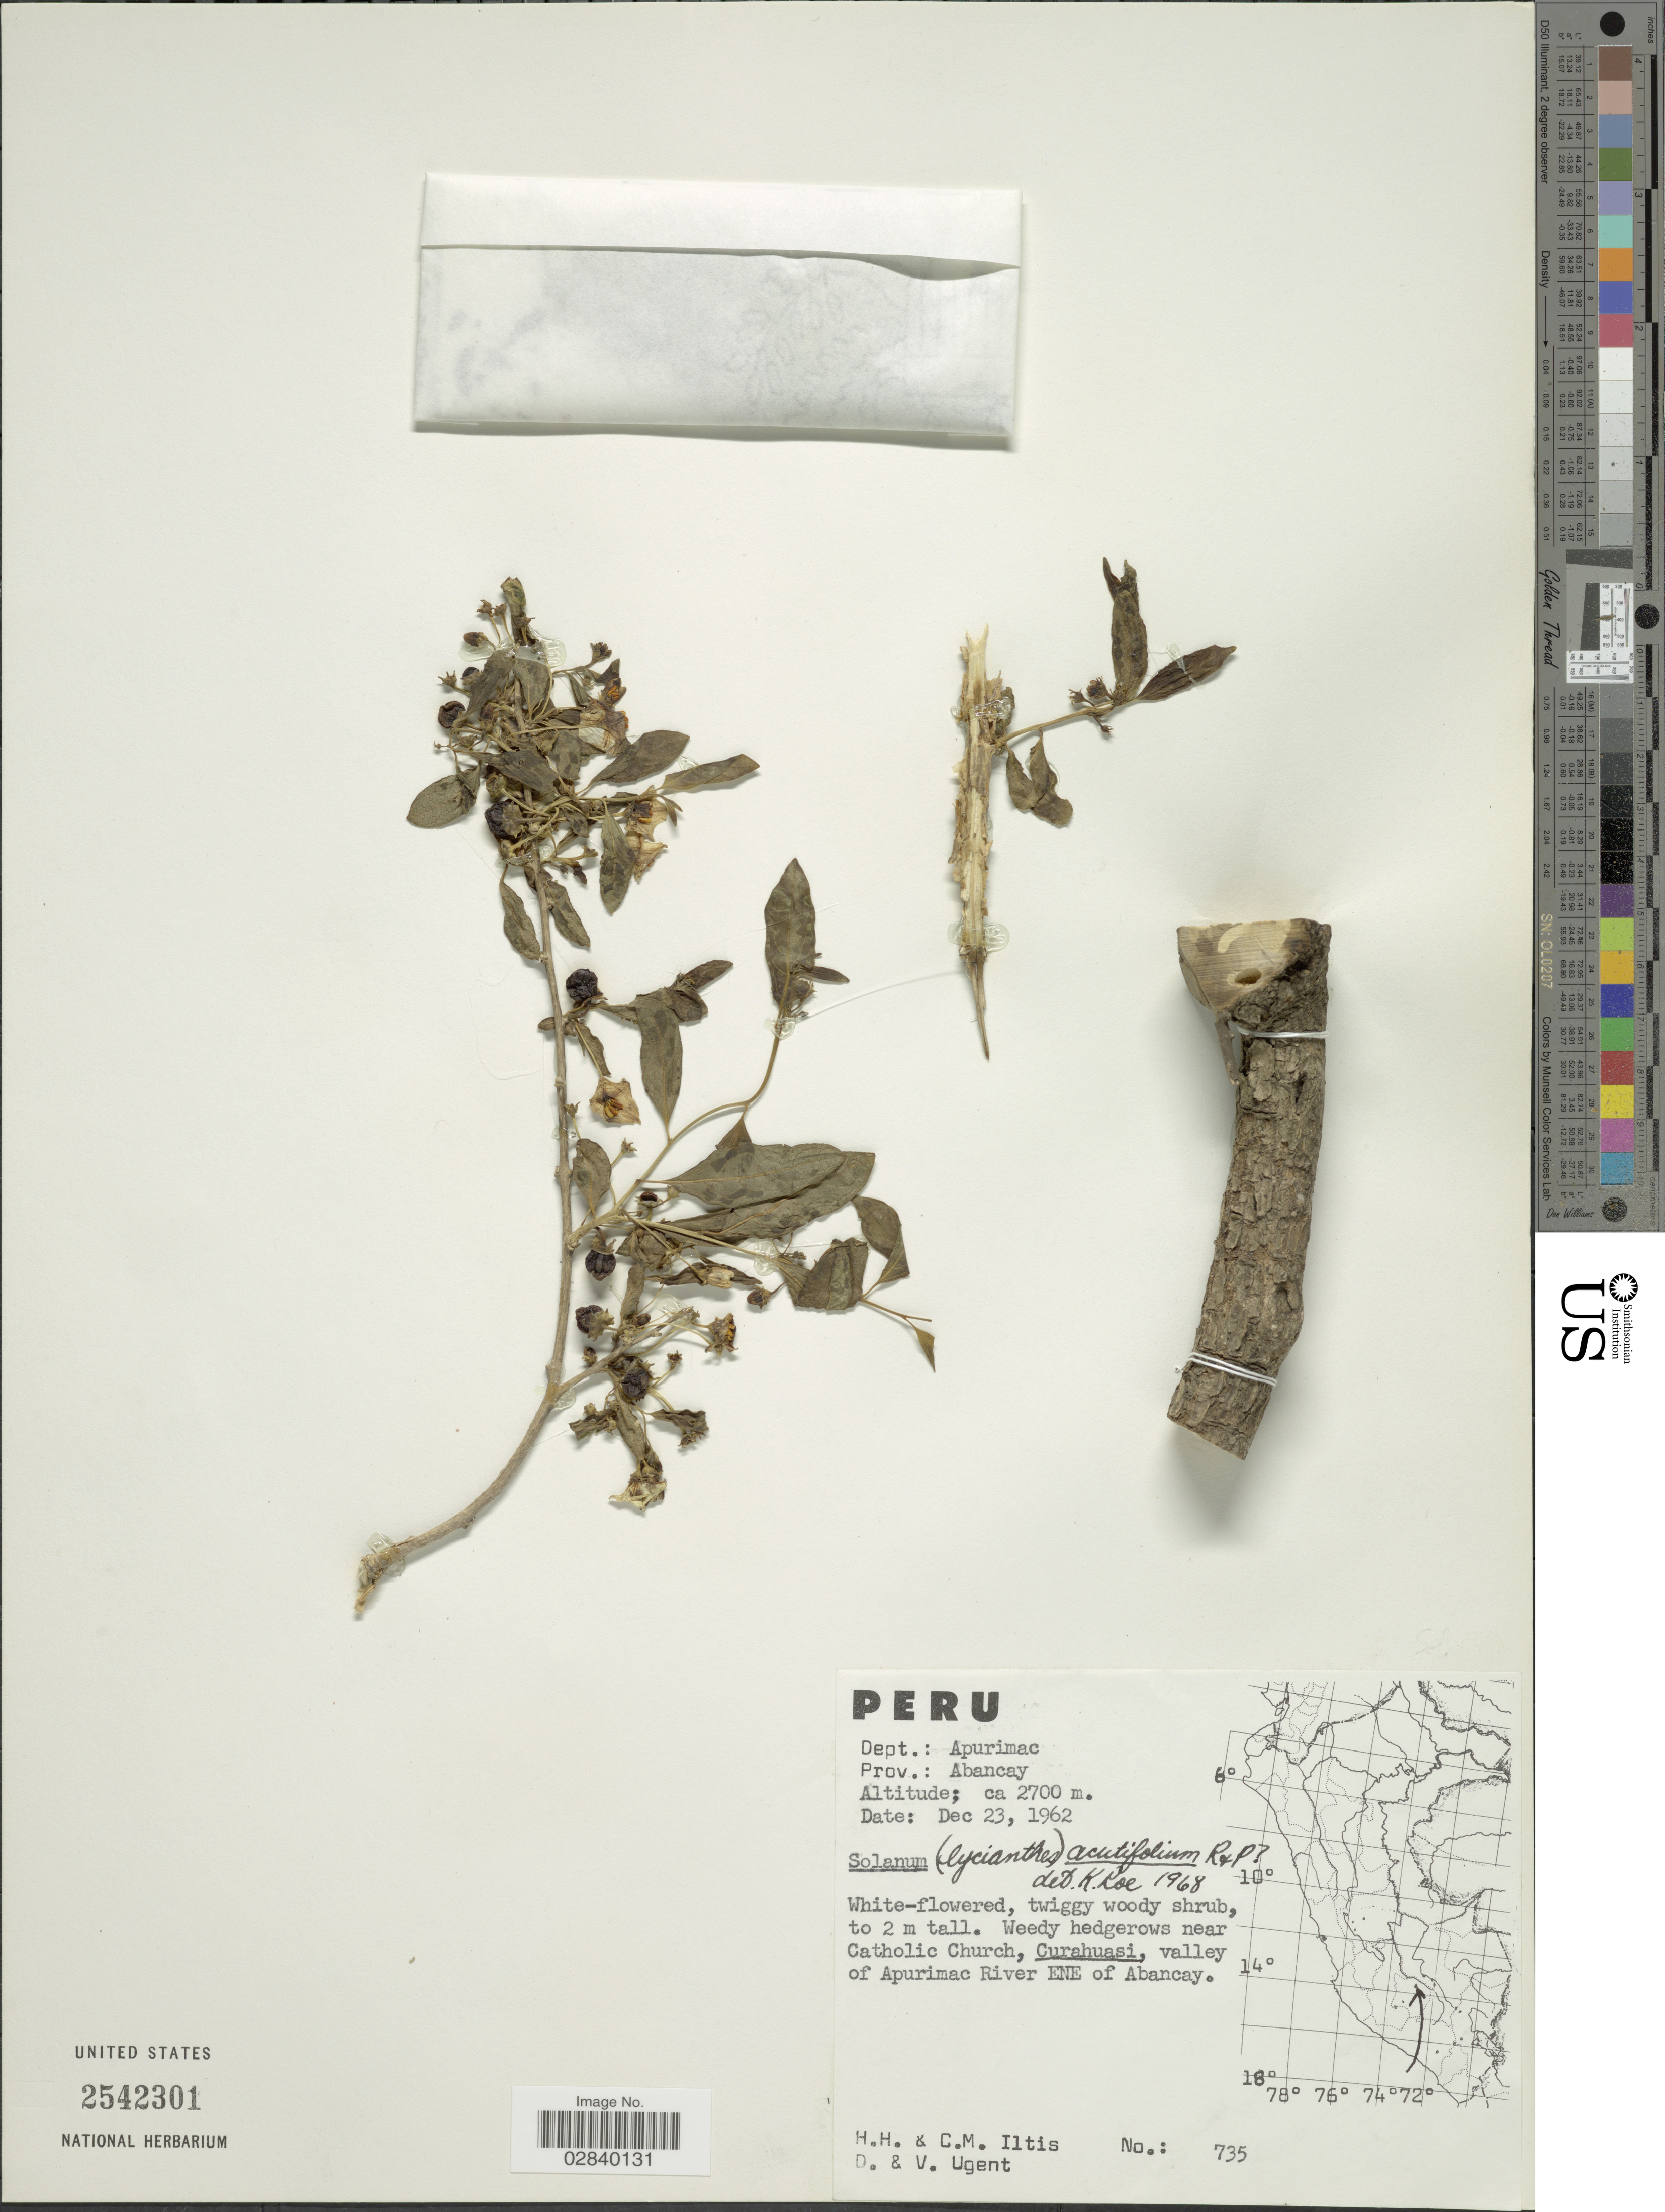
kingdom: Plantae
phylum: Tracheophyta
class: Magnoliopsida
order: Solanales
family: Solanaceae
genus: Lycianthes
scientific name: Lycianthes acutifolia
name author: (Ruiz & Pav.) Bitter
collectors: H. H. Iltis, C. M Iltis, D. Ugent & V. Ugent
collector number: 735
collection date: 1962-12-23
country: Peru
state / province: Apurímac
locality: Dept.: Apurimac. Prov.: Abancay. Weedy hedgerows near Catholic Church, Curahuasi, valley of Apurimac River ENE of Abancay.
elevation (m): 2700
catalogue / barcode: US 2542301